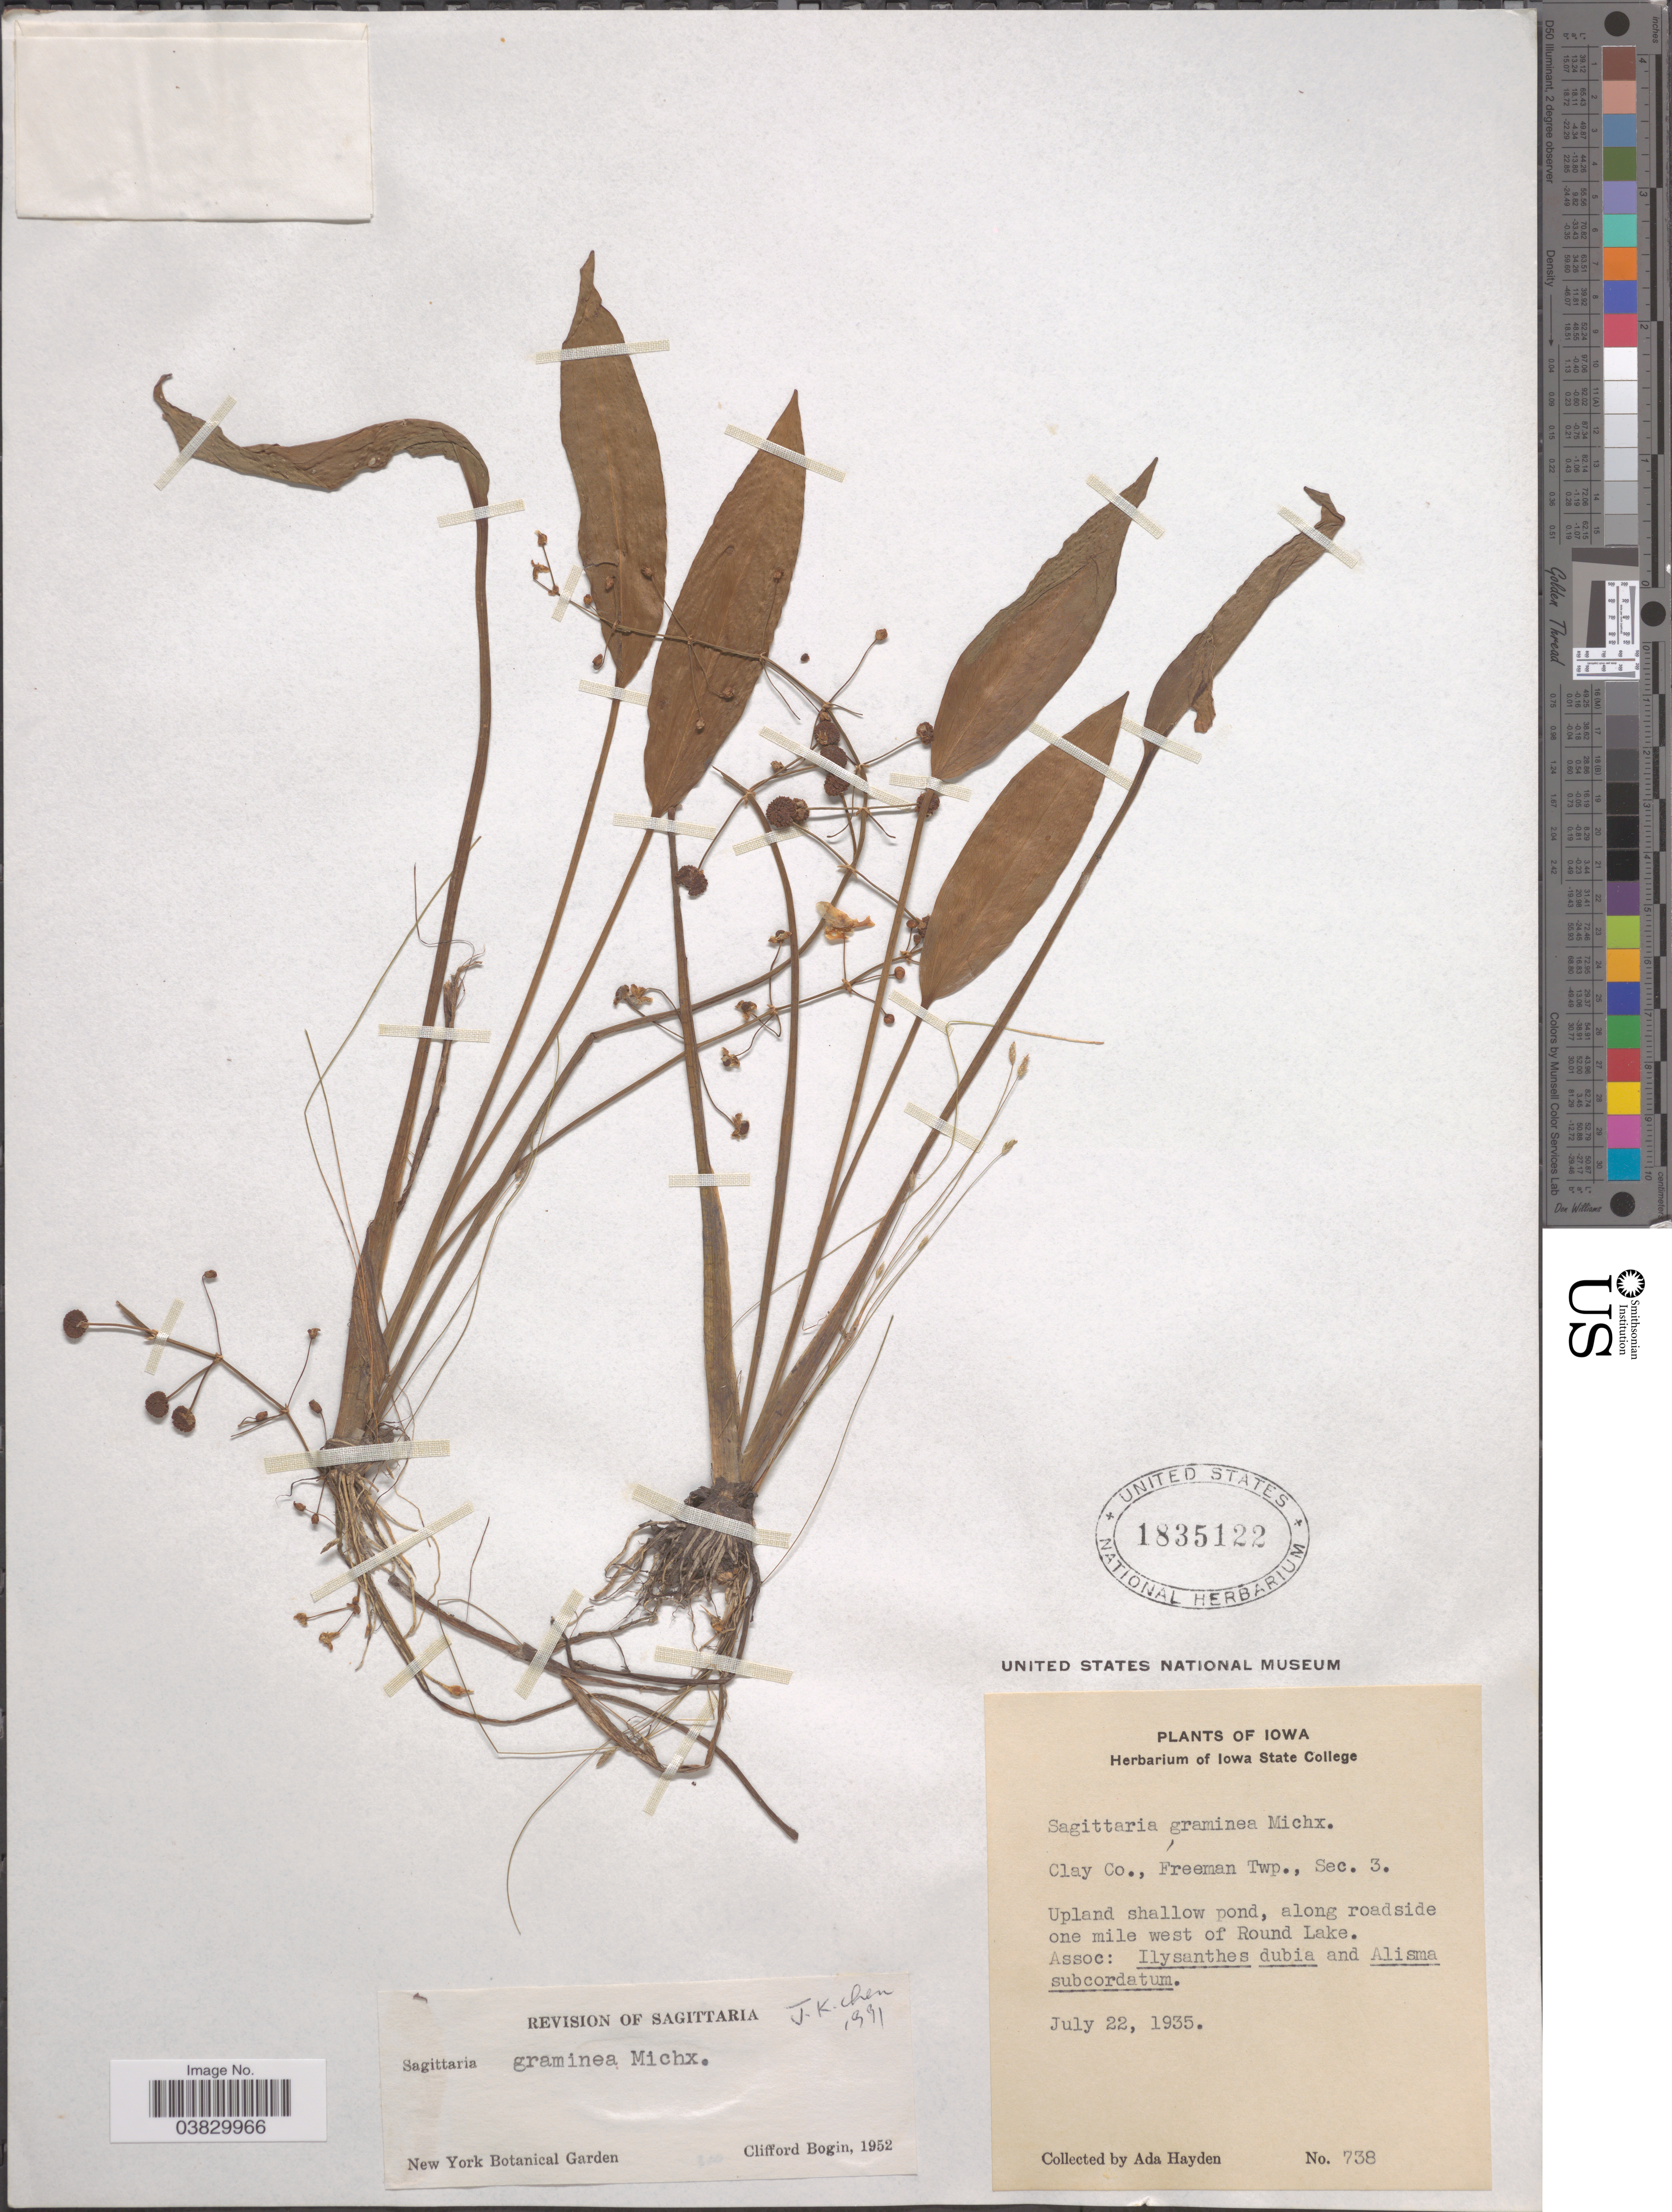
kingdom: Plantae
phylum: Tracheophyta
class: Liliopsida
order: Alismatales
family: Alismataceae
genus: Sagittaria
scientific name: Sagittaria graminea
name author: Michx.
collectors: Ada Hayden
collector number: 738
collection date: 1935-07-22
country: United States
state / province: Iowa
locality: Clay Co., Freeman Twp., Sec. 3. Upland shallow pond, along roadside one mile west of Round Lake.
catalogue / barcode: US 1835122